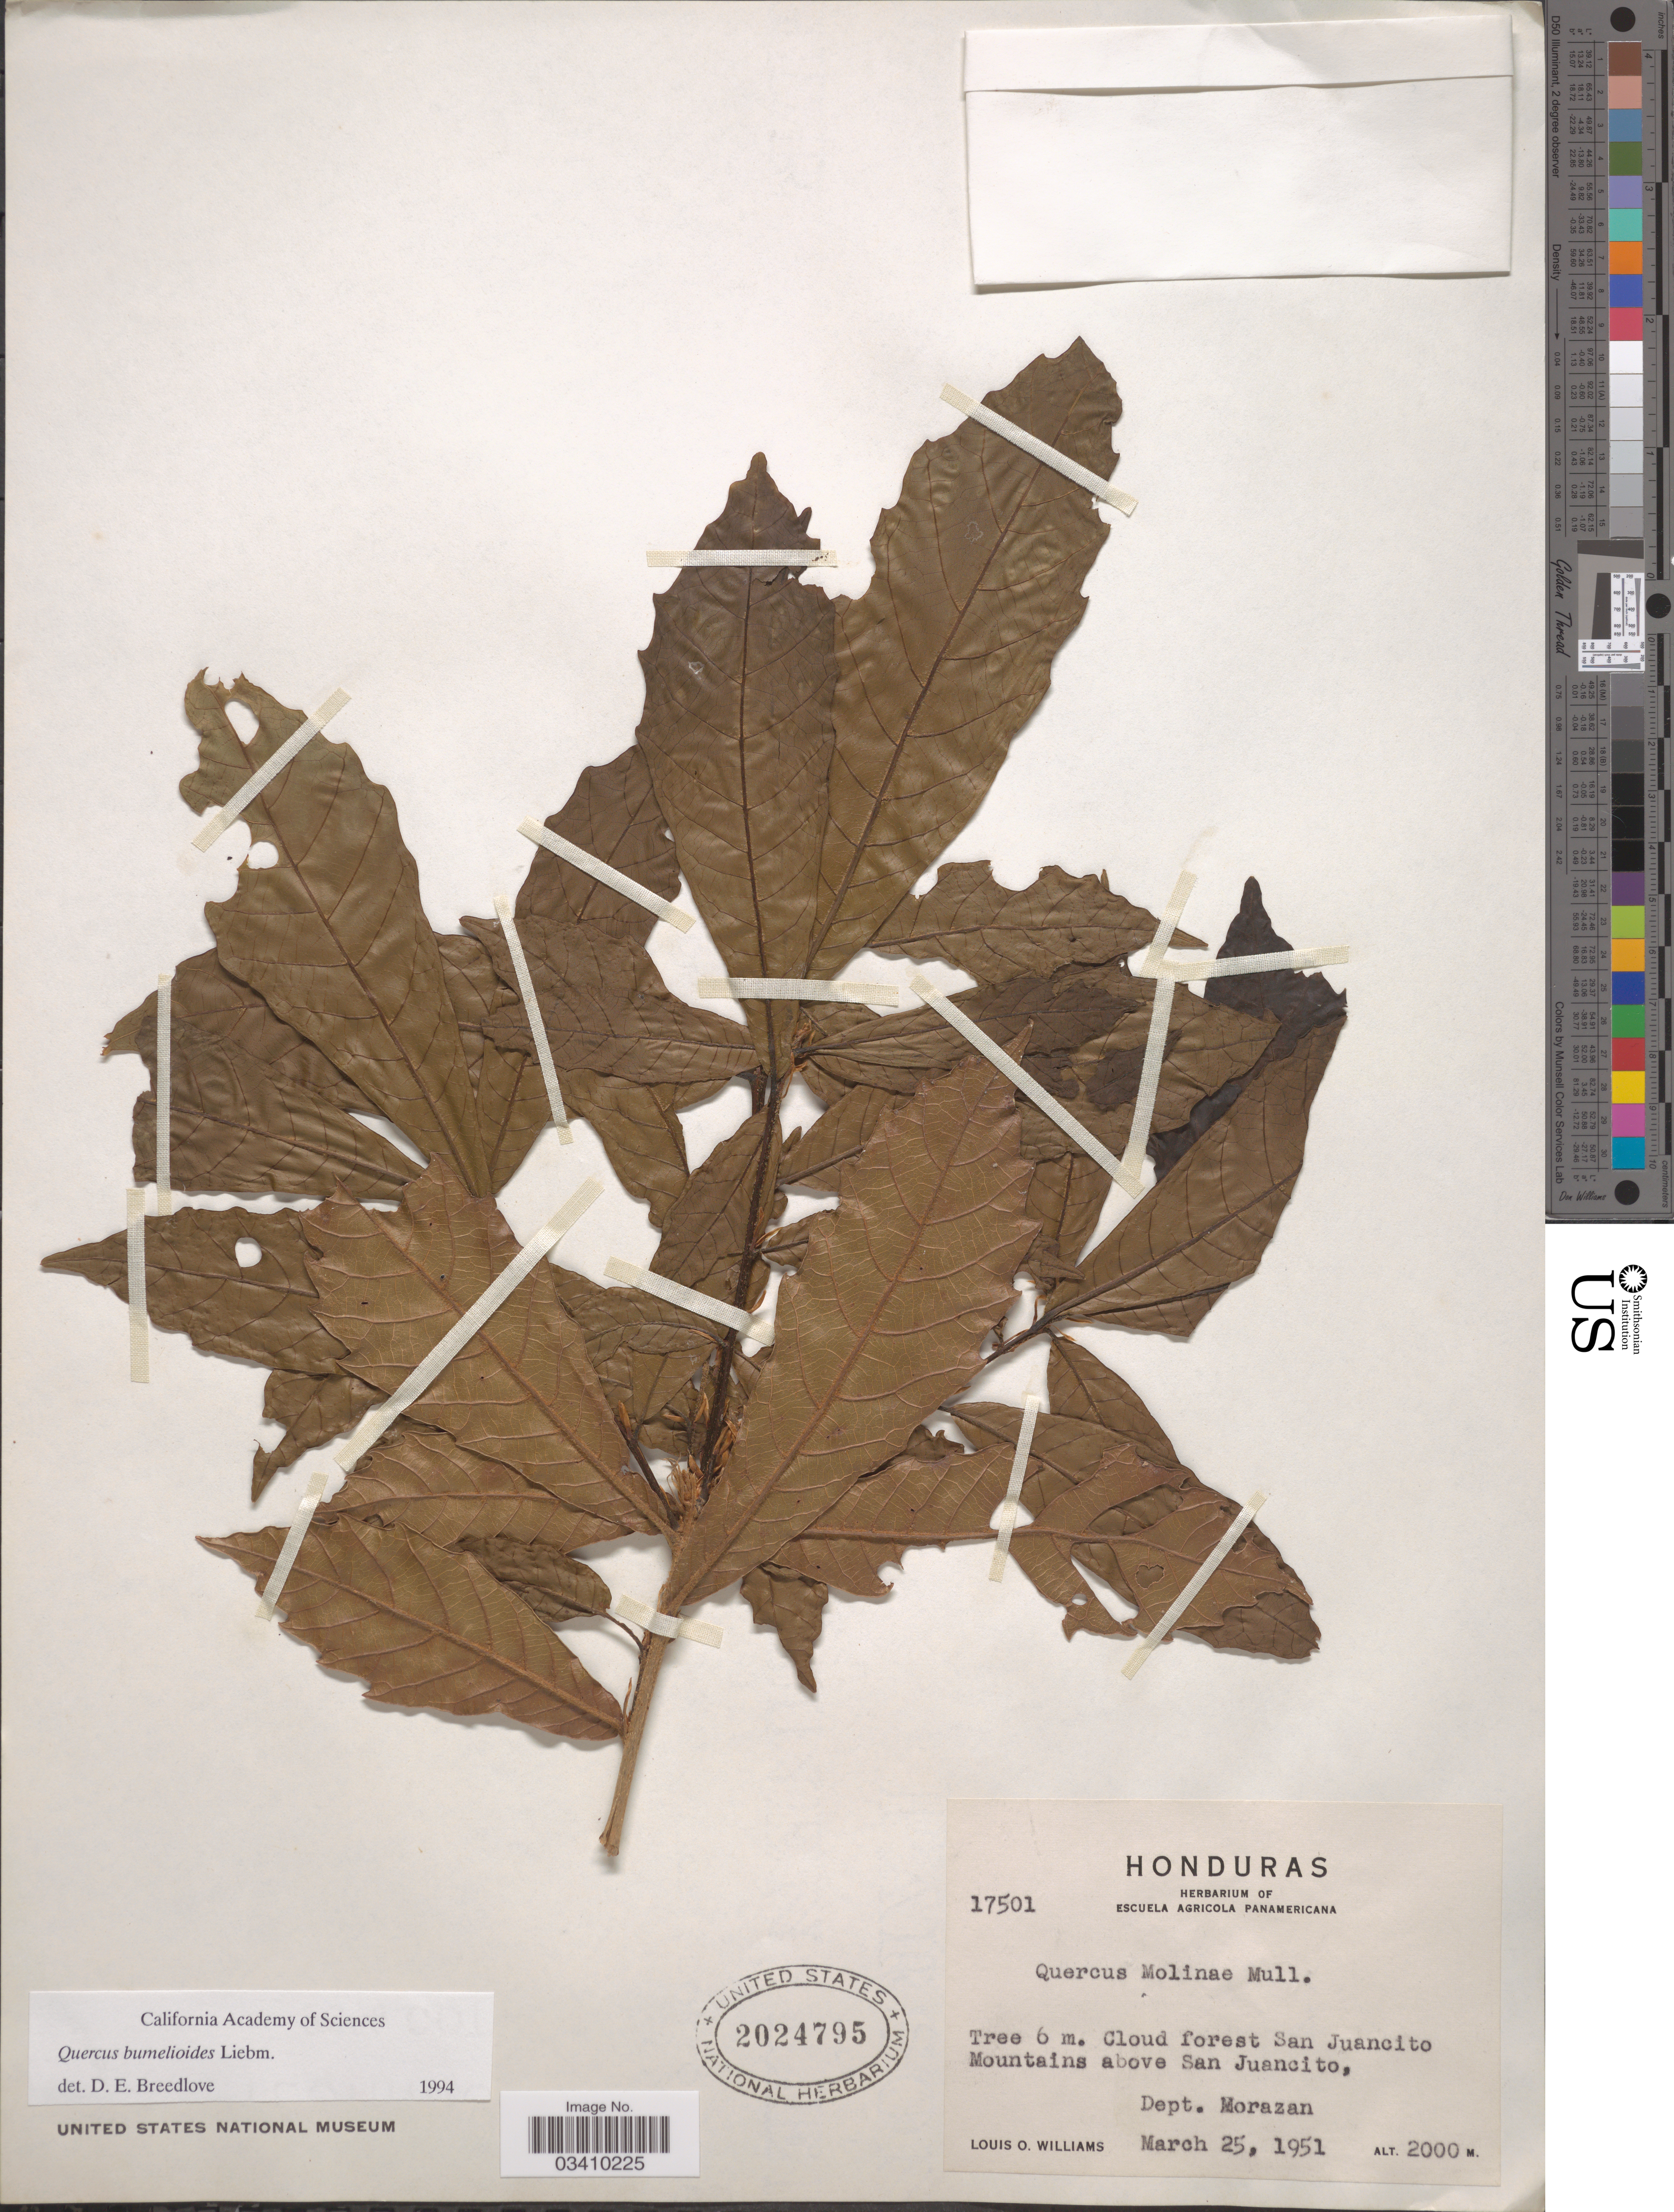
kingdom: Plantae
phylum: Tracheophyta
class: Magnoliopsida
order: Fagales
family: Fagaceae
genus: Quercus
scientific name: Quercus bumelioides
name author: Liebm.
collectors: L. O. Williams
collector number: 17501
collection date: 1951-03-25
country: Honduras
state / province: Fco. Morazán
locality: Cloud forest San Juancito Mountains above San Juancito, Dept. Morazan.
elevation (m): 2000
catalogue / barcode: US 2024795